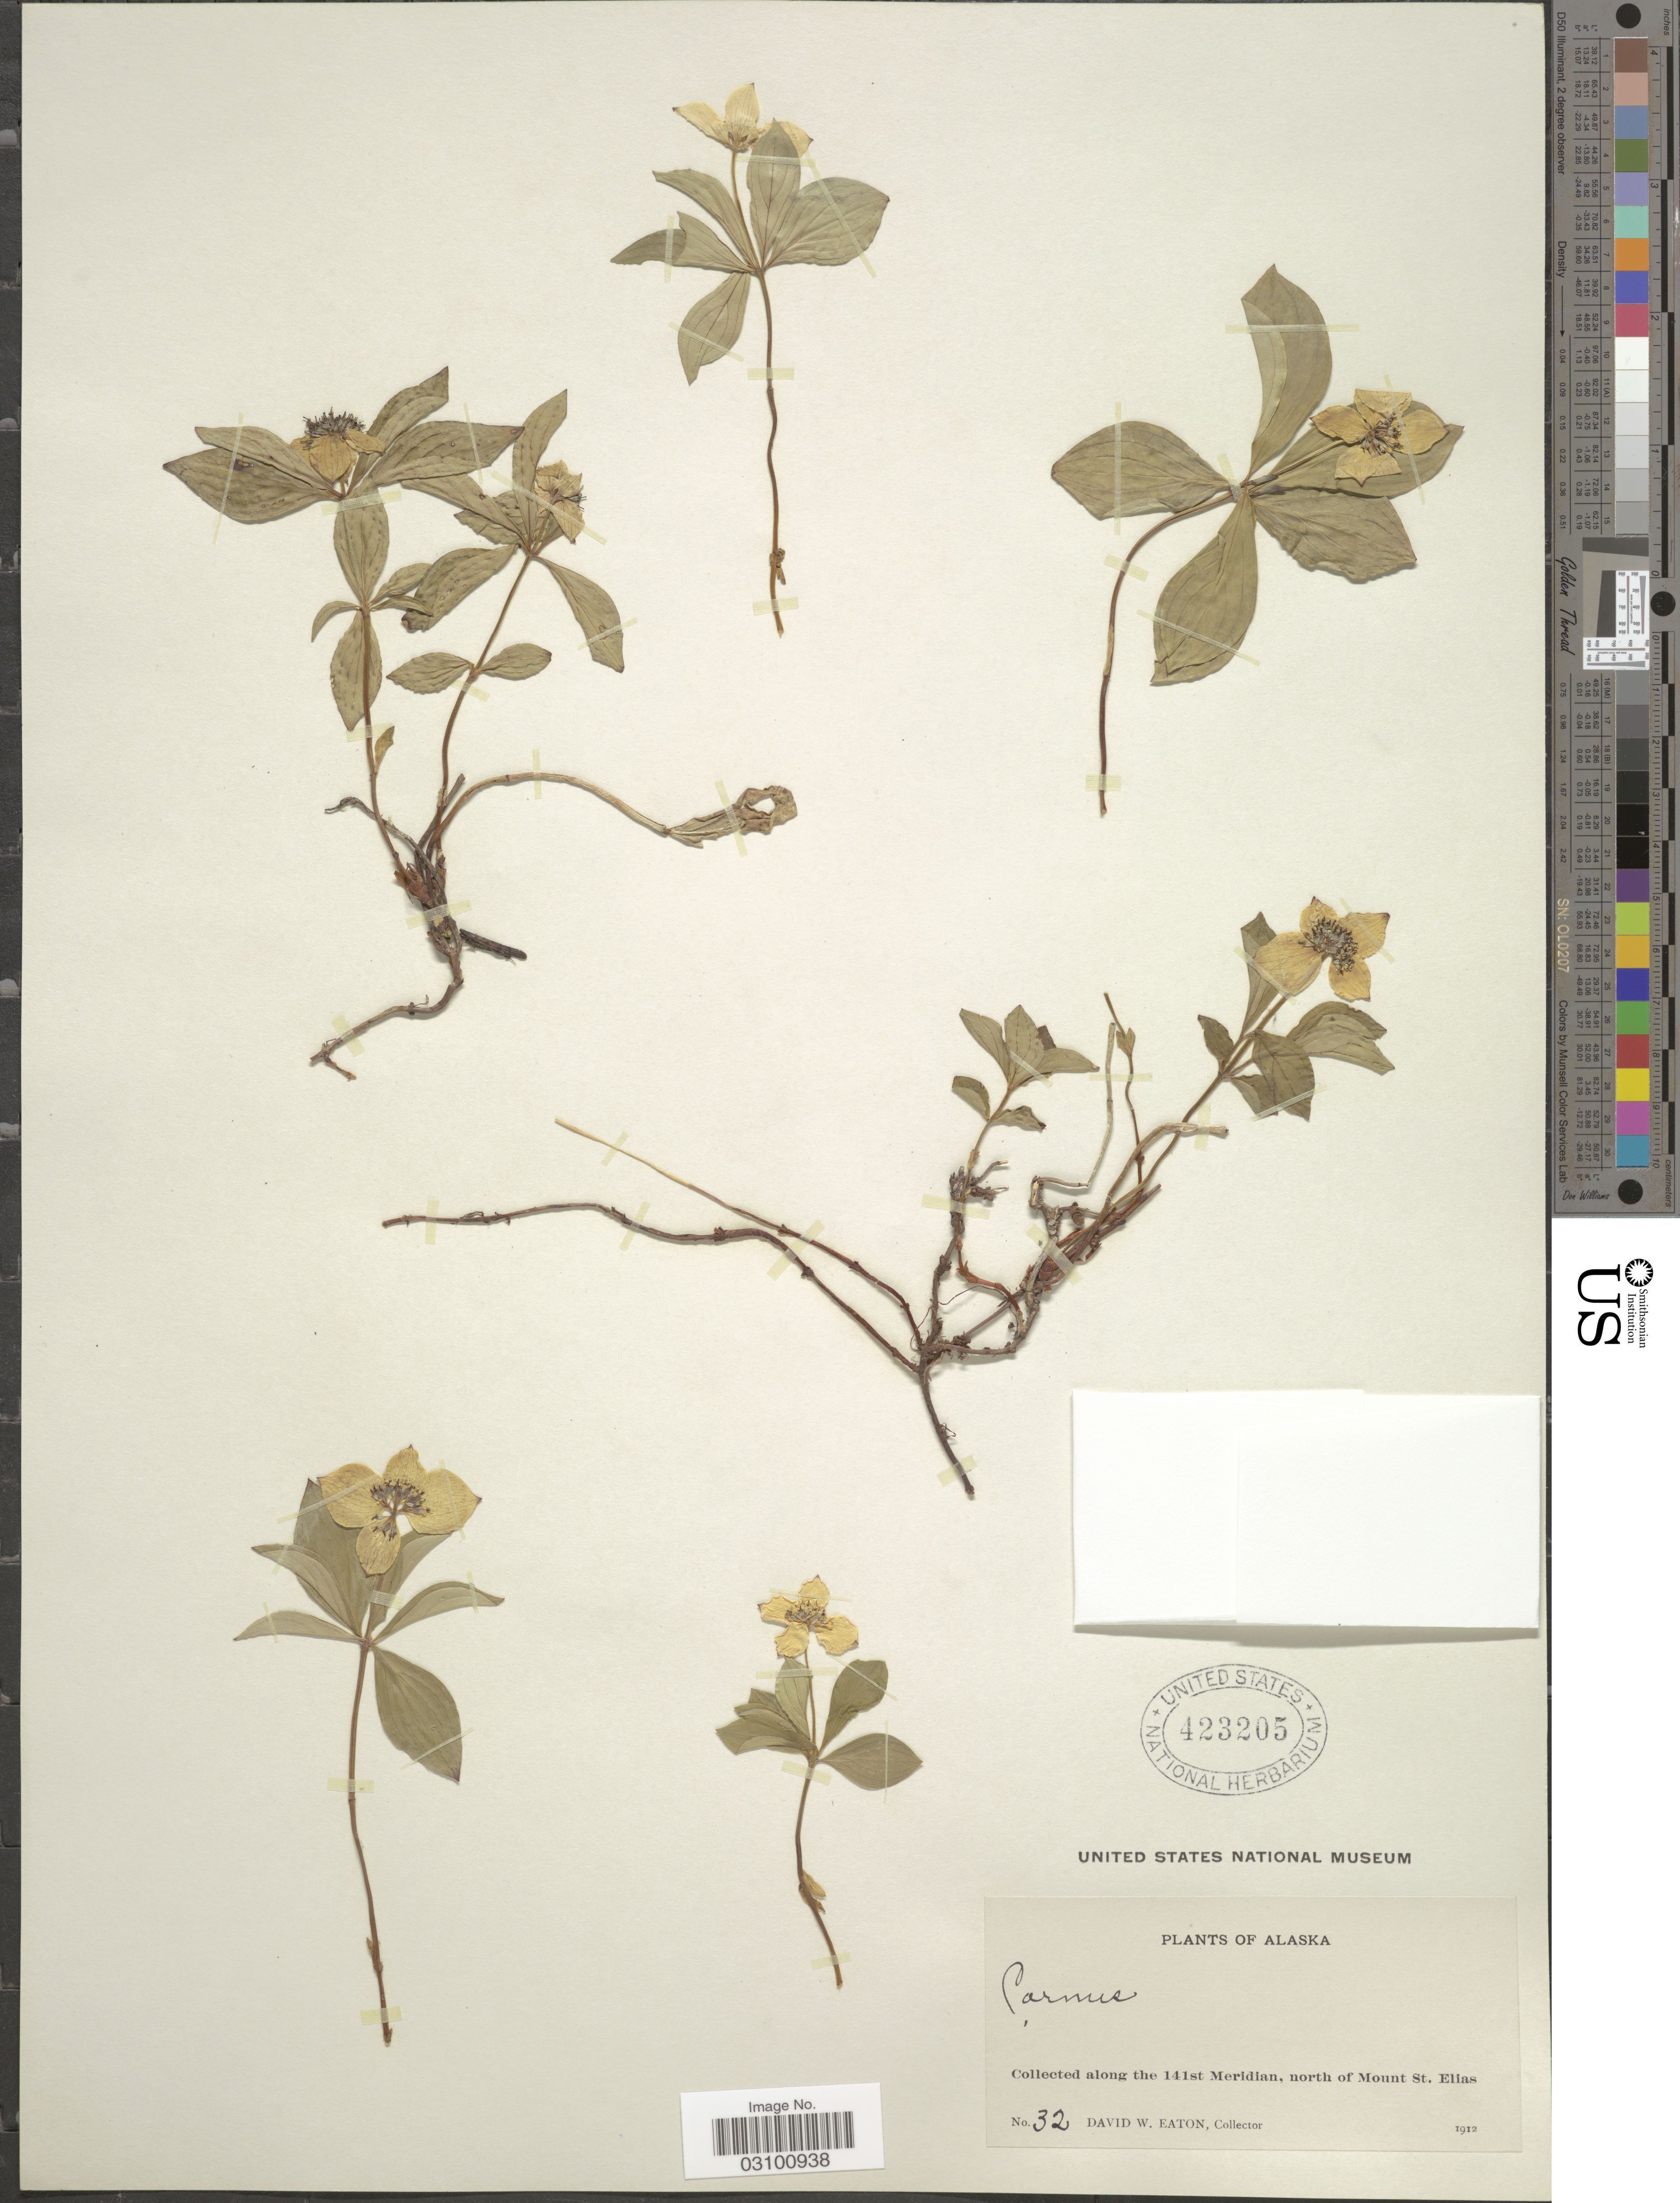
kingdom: Plantae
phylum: Tracheophyta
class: Magnoliopsida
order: Cornales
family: Cornaceae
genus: Cornus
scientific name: Cornus suecica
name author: L.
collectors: D. Eaton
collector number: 32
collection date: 1912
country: United States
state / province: Alaska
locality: Along the 141st Meridian, north of Mount St. Elias.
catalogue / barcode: US 423205